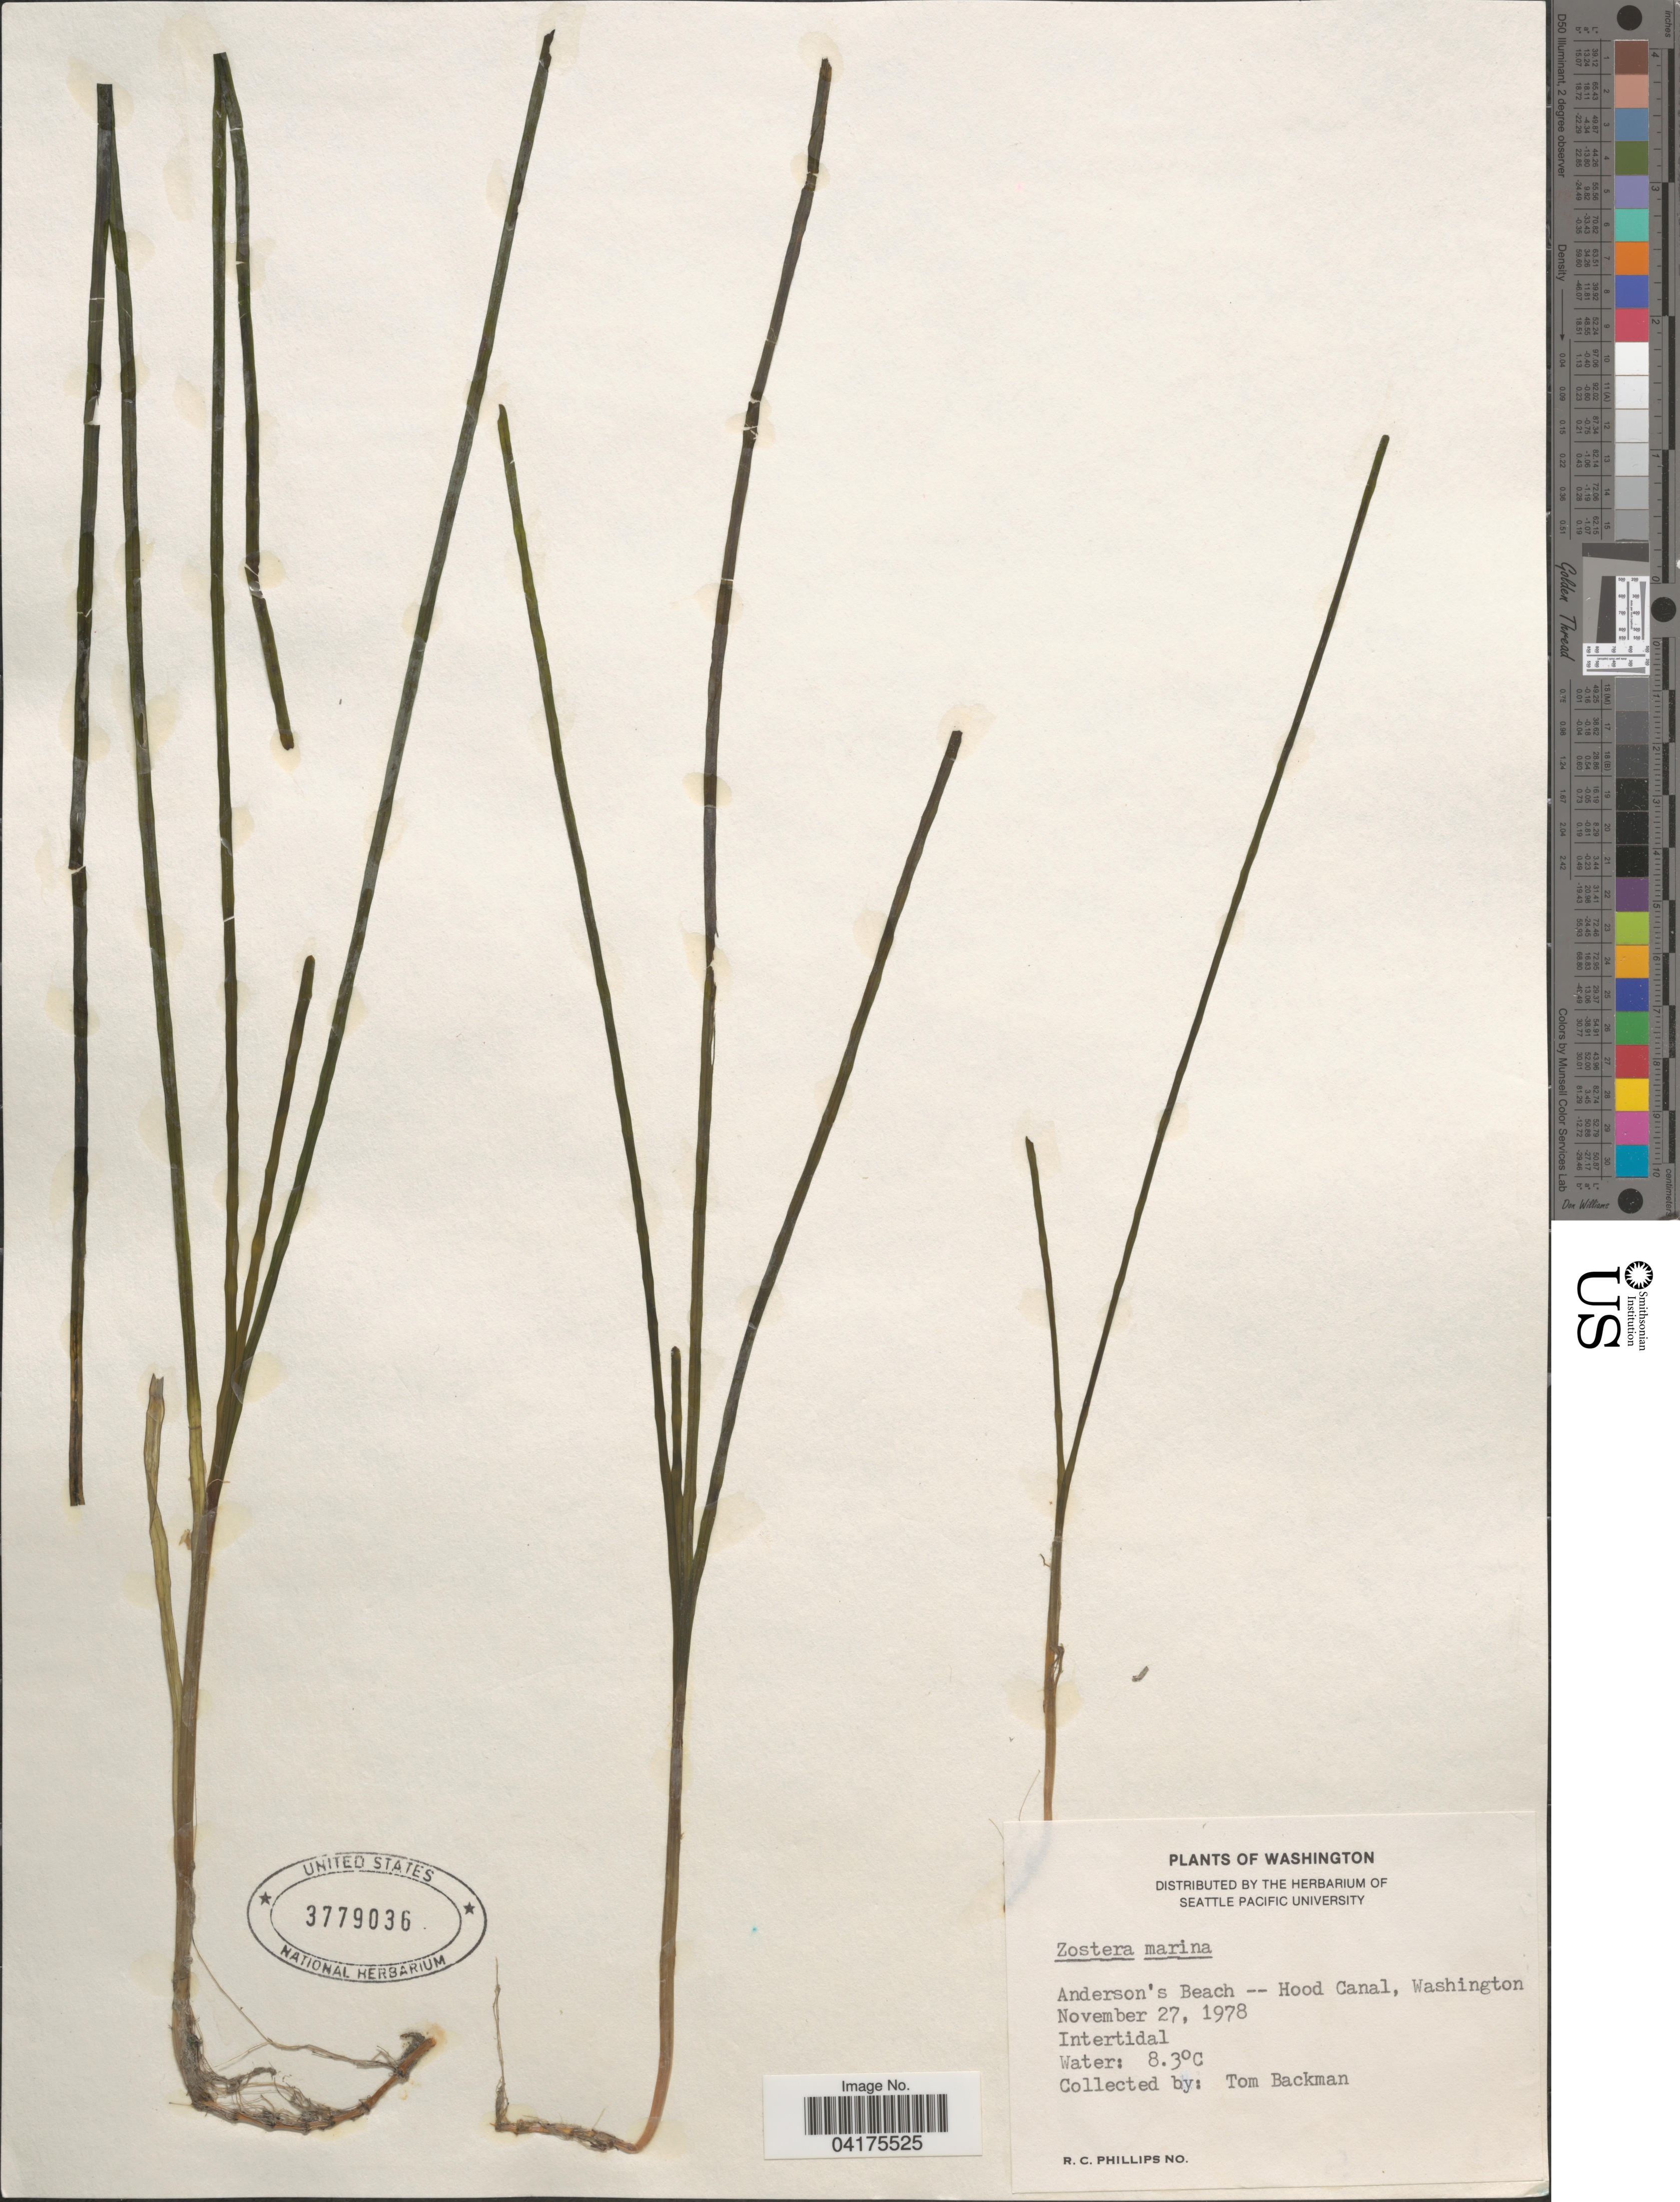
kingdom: Plantae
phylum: Tracheophyta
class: Liliopsida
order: Alismatales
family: Zosteraceae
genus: Zostera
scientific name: Zostera marina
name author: L.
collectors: T. Backman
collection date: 1978-11-27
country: United States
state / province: Washington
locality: Anderson's Beach -- Hood Canal.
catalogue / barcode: US 3779036